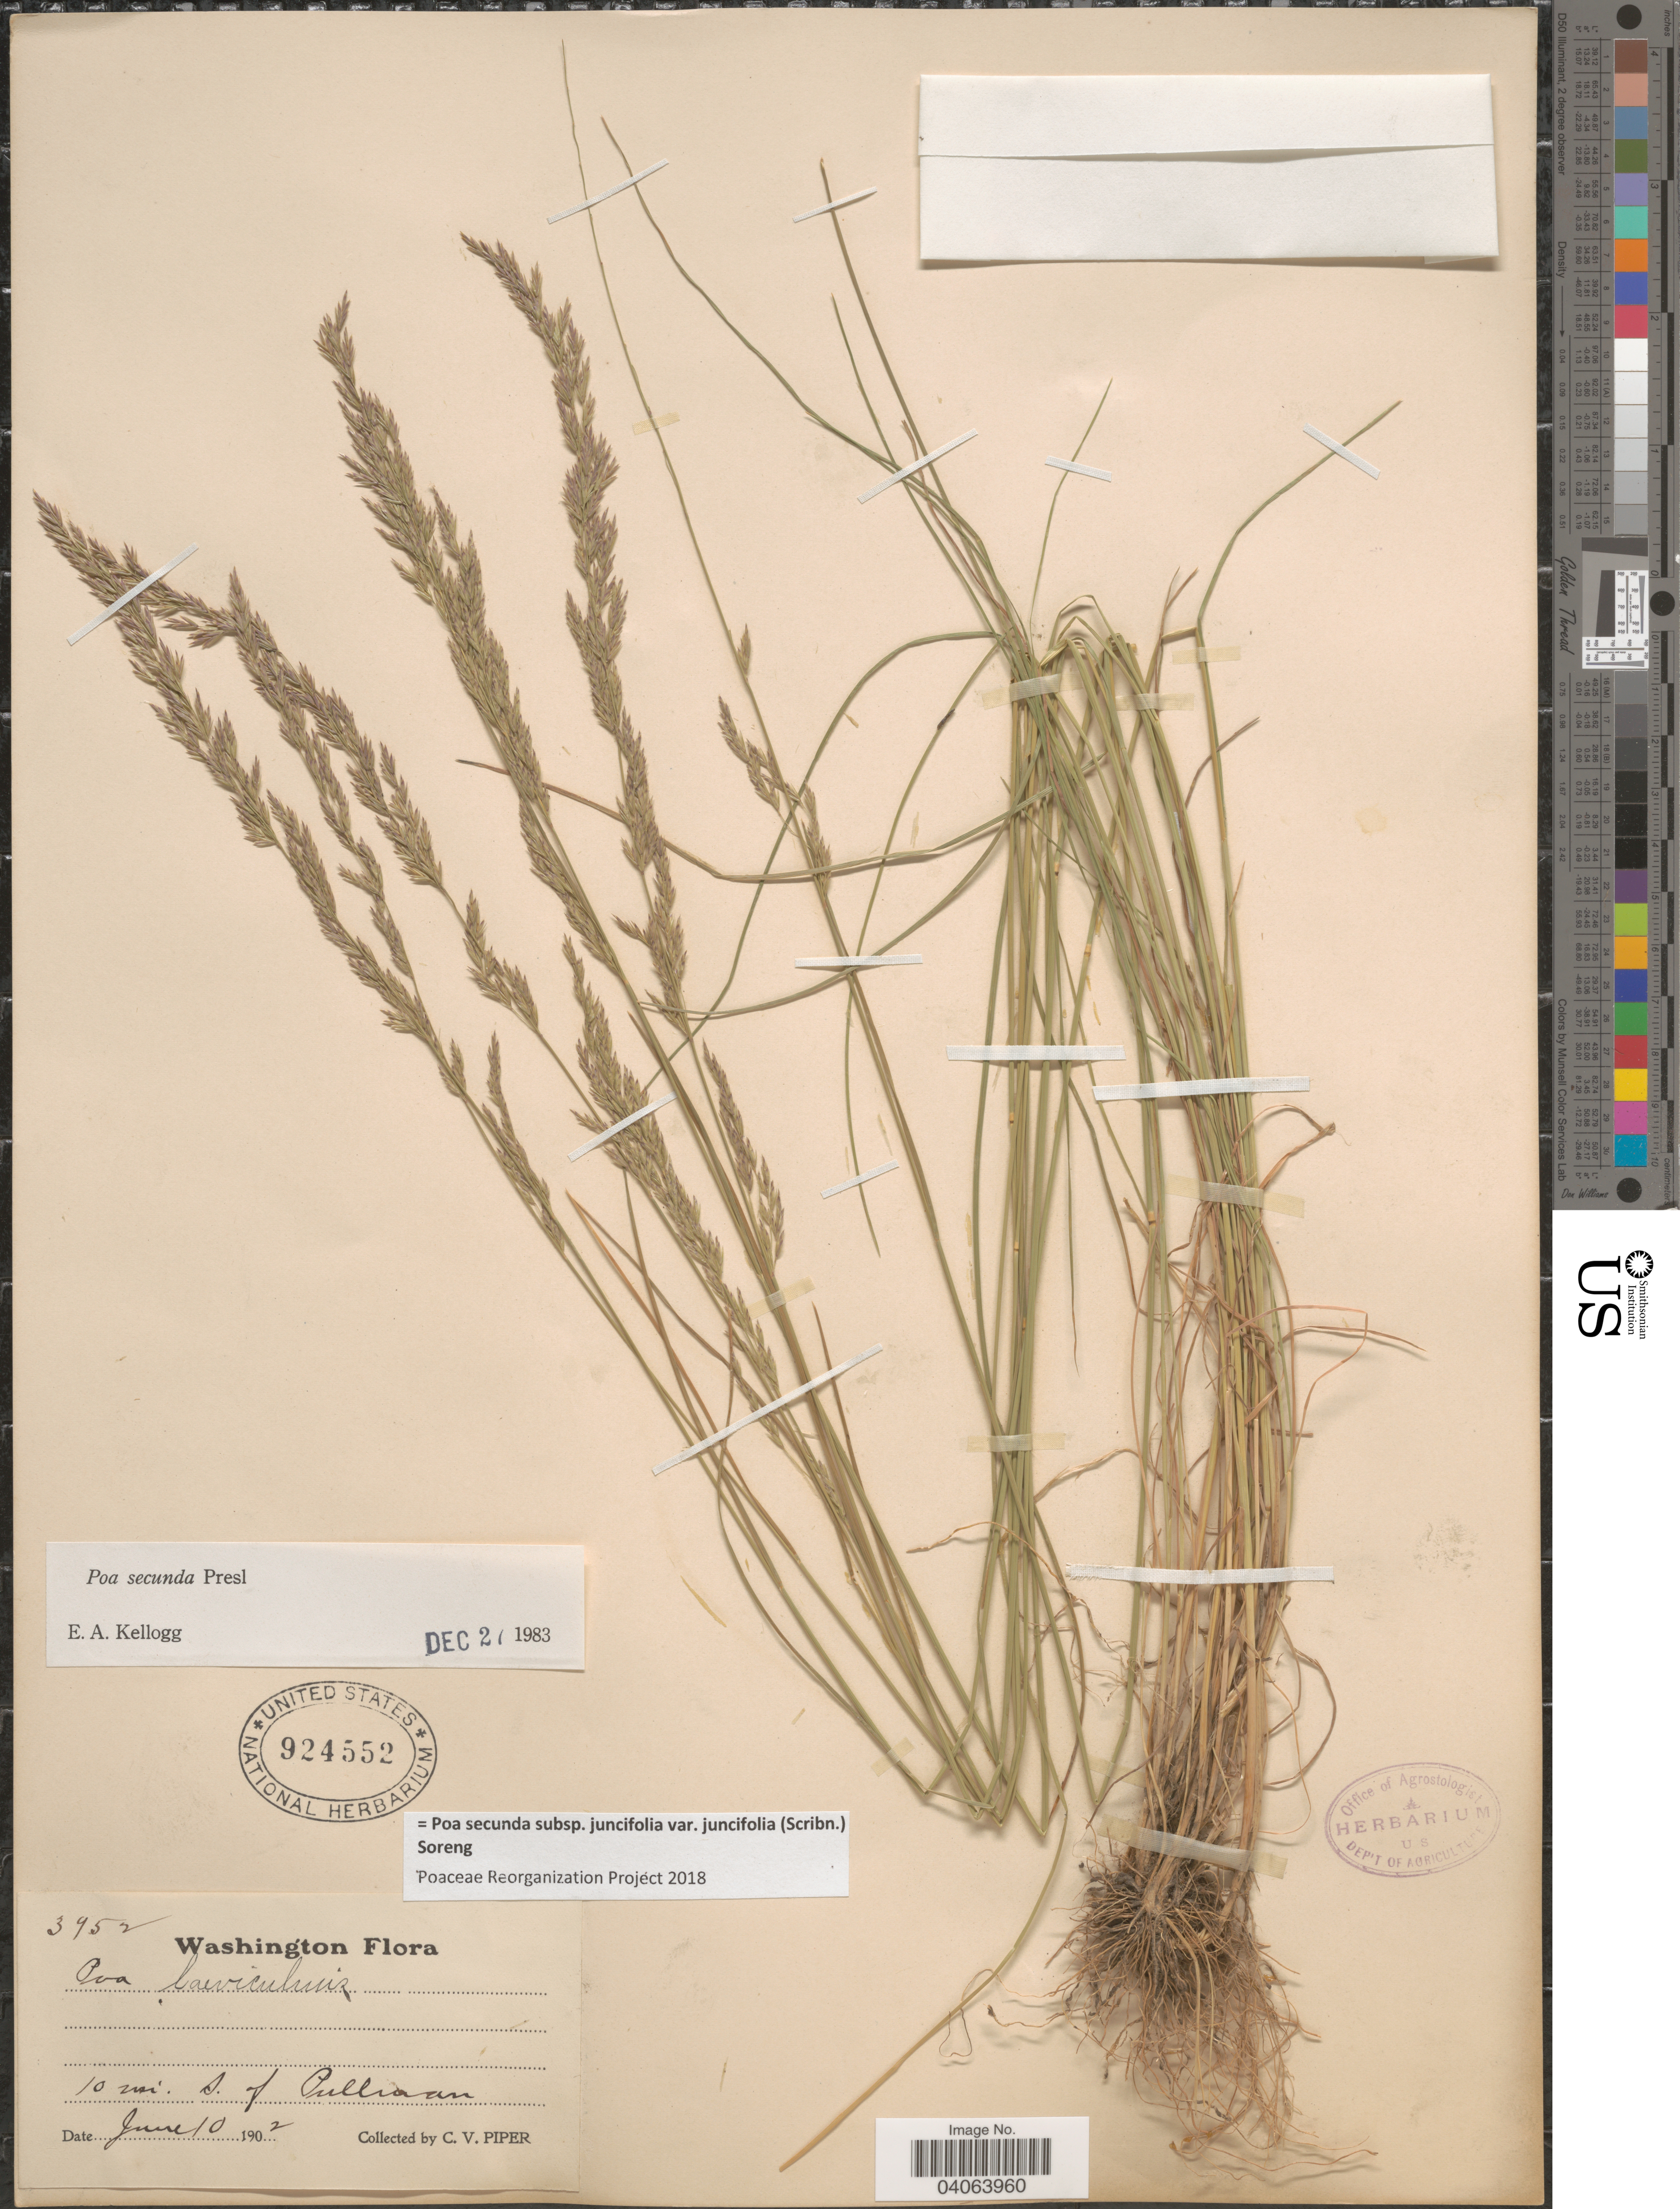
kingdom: Plantae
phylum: Tracheophyta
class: Liliopsida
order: Poales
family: Poaceae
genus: Poa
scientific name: Poa secunda subsp. juncifolia var. juncifolia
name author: (Scribn.) Soreng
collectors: C. V. Piper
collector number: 3952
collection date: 1902-06-10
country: United States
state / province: Washington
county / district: Whitman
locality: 10 mi. s. of Pullman.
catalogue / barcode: US 924552